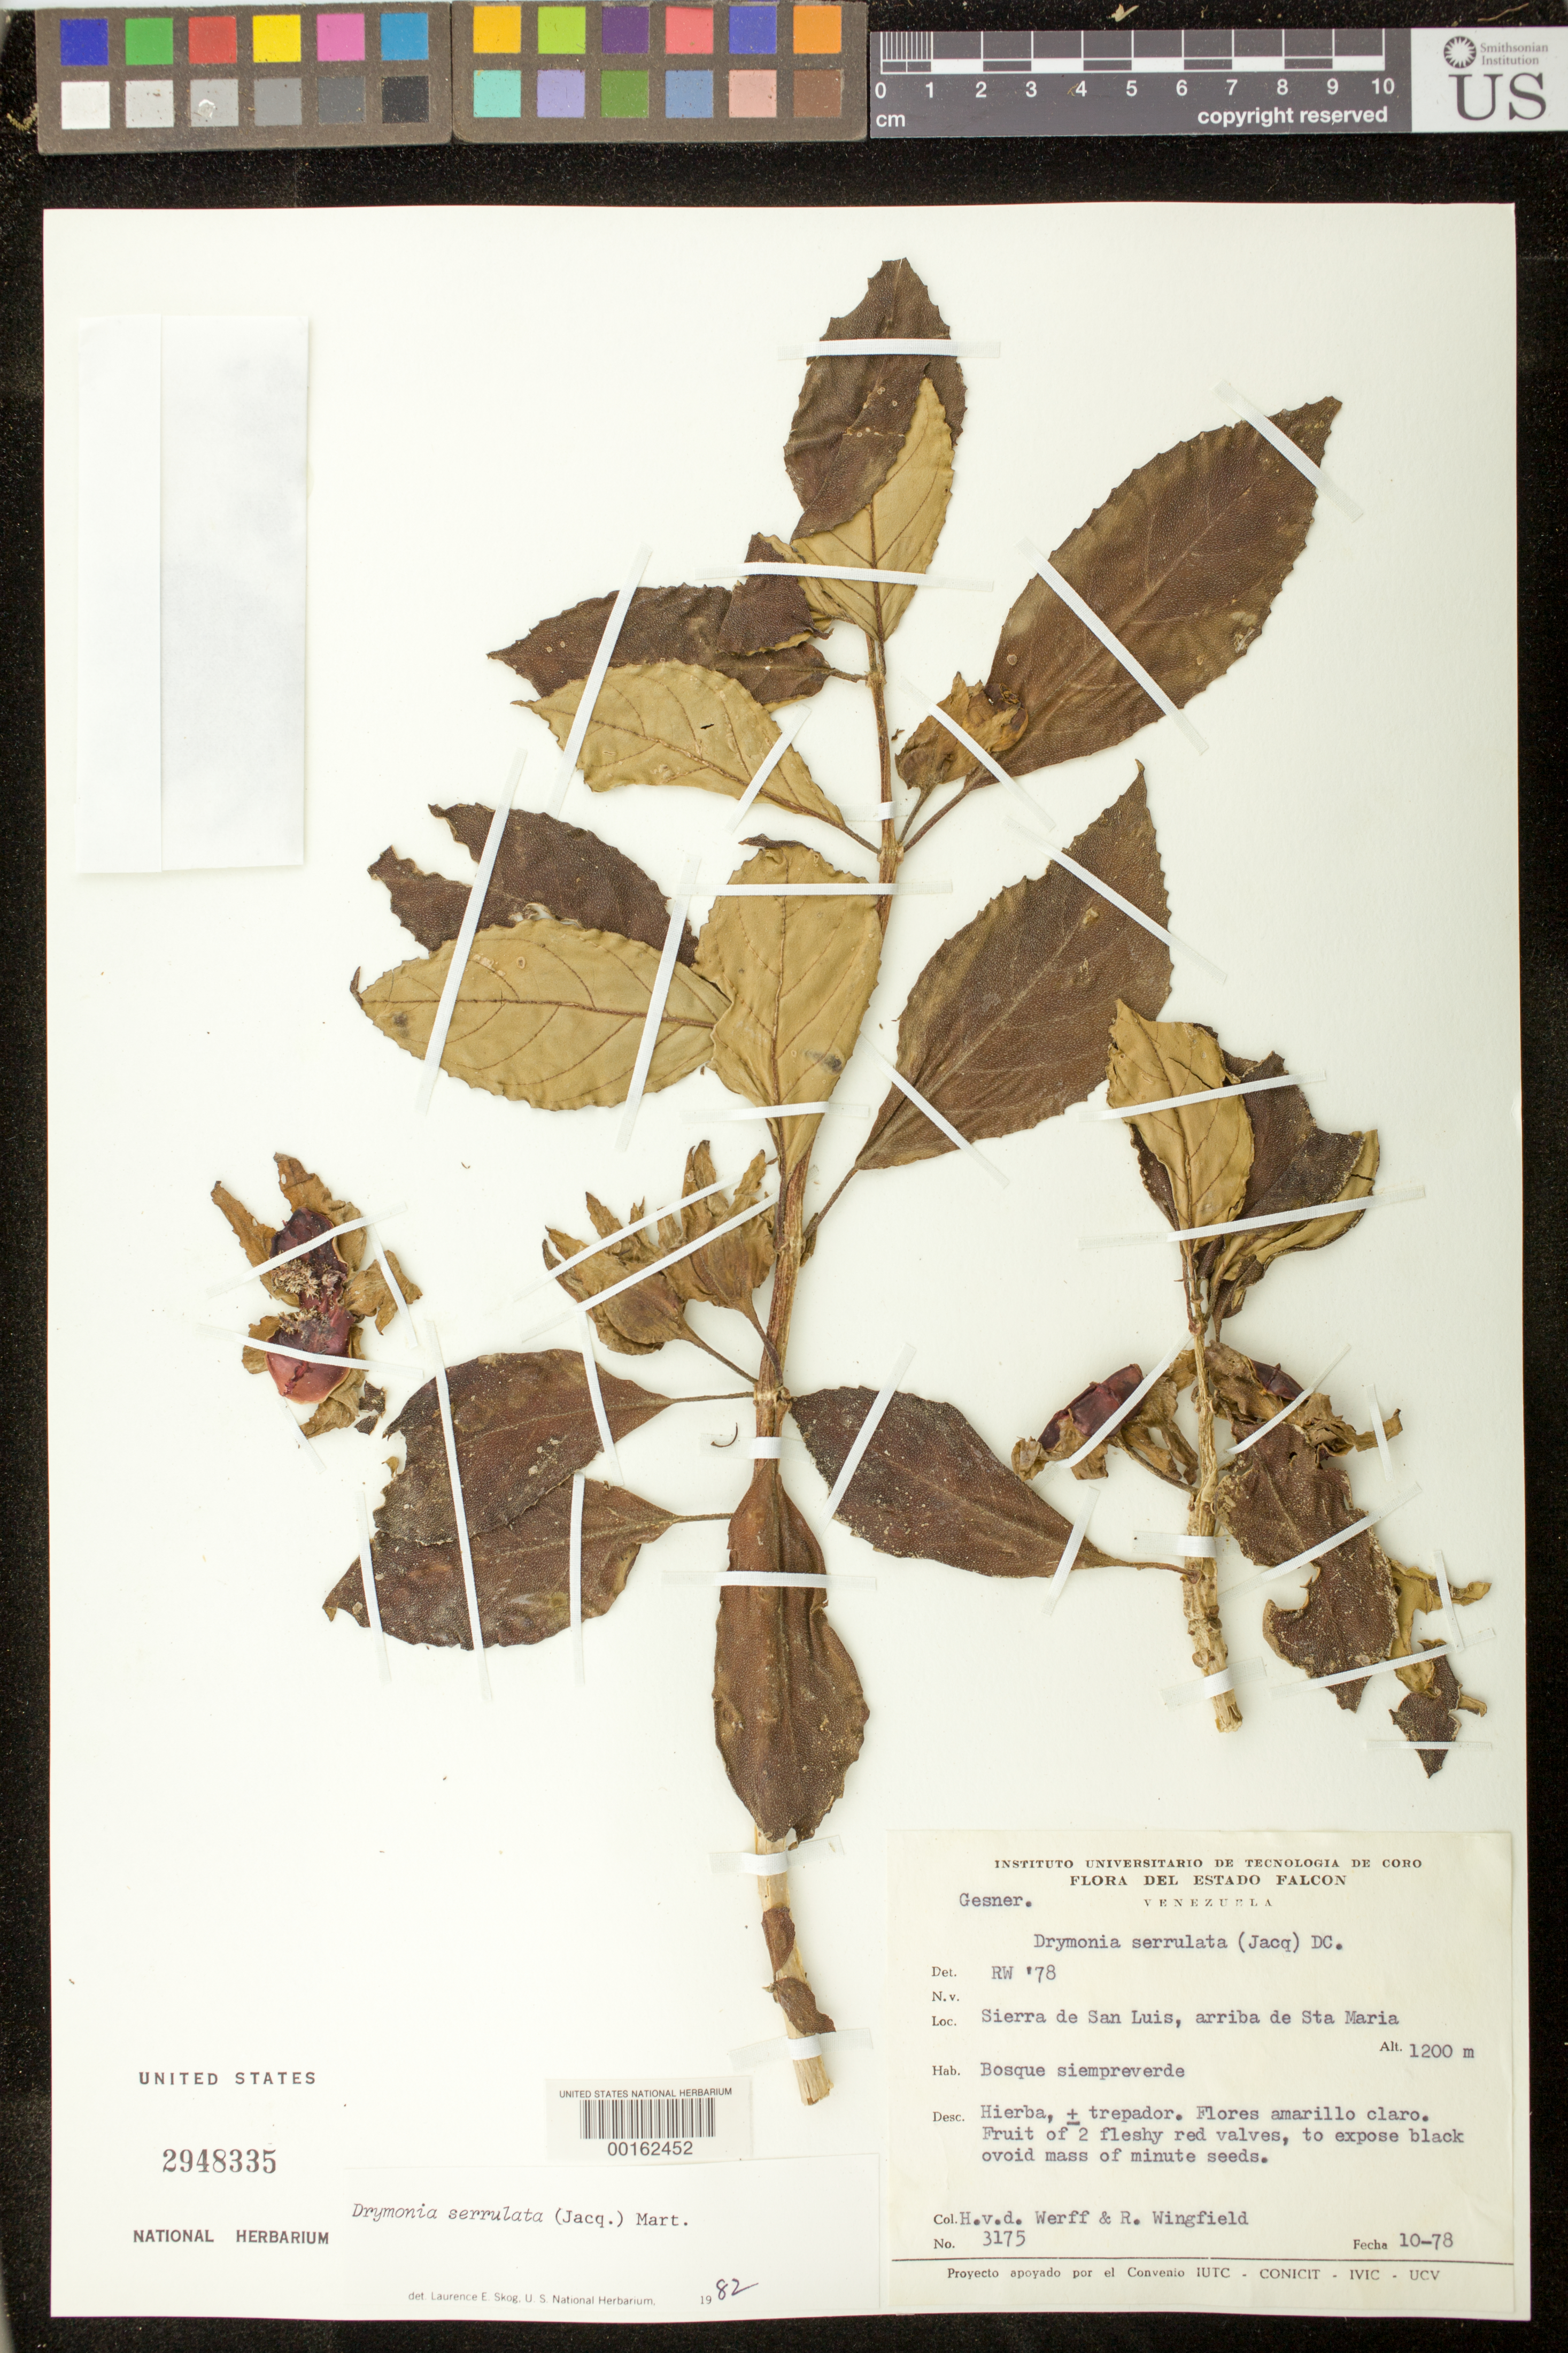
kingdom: Plantae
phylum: Tracheophyta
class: Magnoliopsida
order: Lamiales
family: Gesneriaceae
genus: Drymonia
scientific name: Drymonia serrulata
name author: (Jacq.) Mart.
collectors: H. van der Werff & R. Wingfield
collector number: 3175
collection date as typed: Oct 1978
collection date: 1978-10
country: Venezuela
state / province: Falcón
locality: Sierra de San Luis, above Sta Maria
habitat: Evergreen forest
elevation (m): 1200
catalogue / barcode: US 2948335